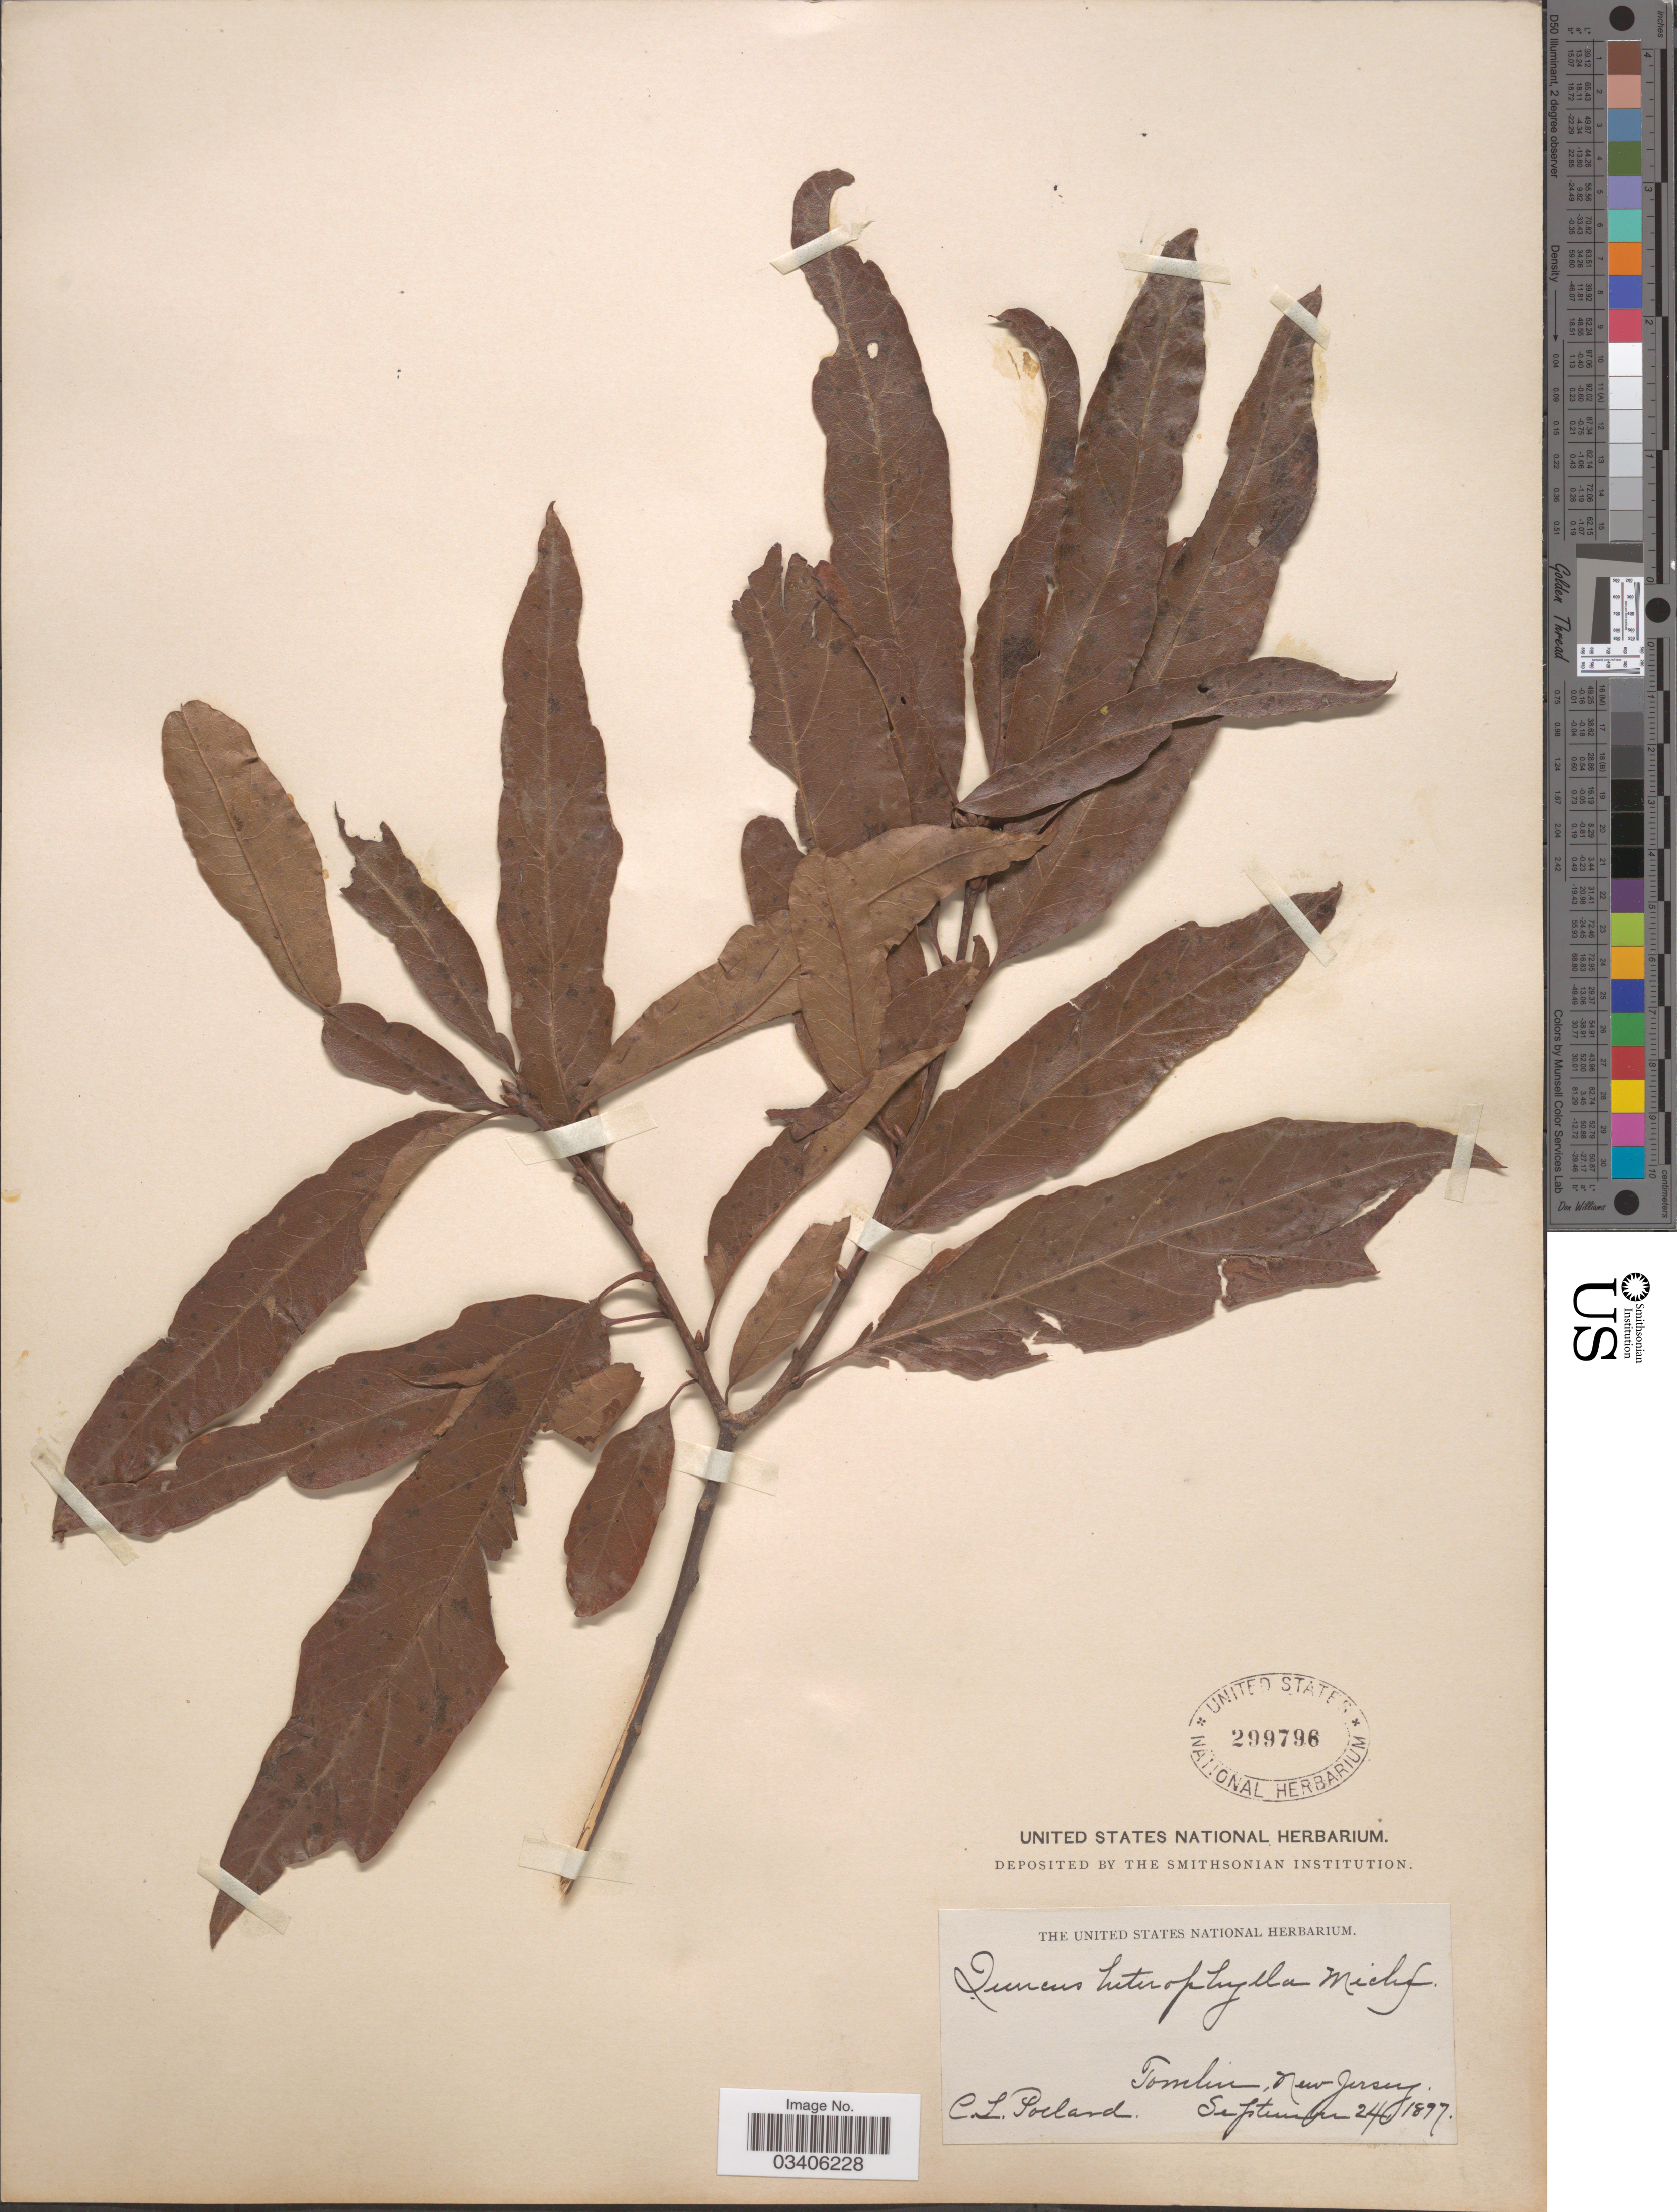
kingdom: Plantae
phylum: Tracheophyta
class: Magnoliopsida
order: Fagales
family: Fagaceae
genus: Quercus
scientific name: Quercus x heterophylla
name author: Michx.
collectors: C. L. Pollard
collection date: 1897-09-24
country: United States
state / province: New Jersey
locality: Tomlin.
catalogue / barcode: US 299796